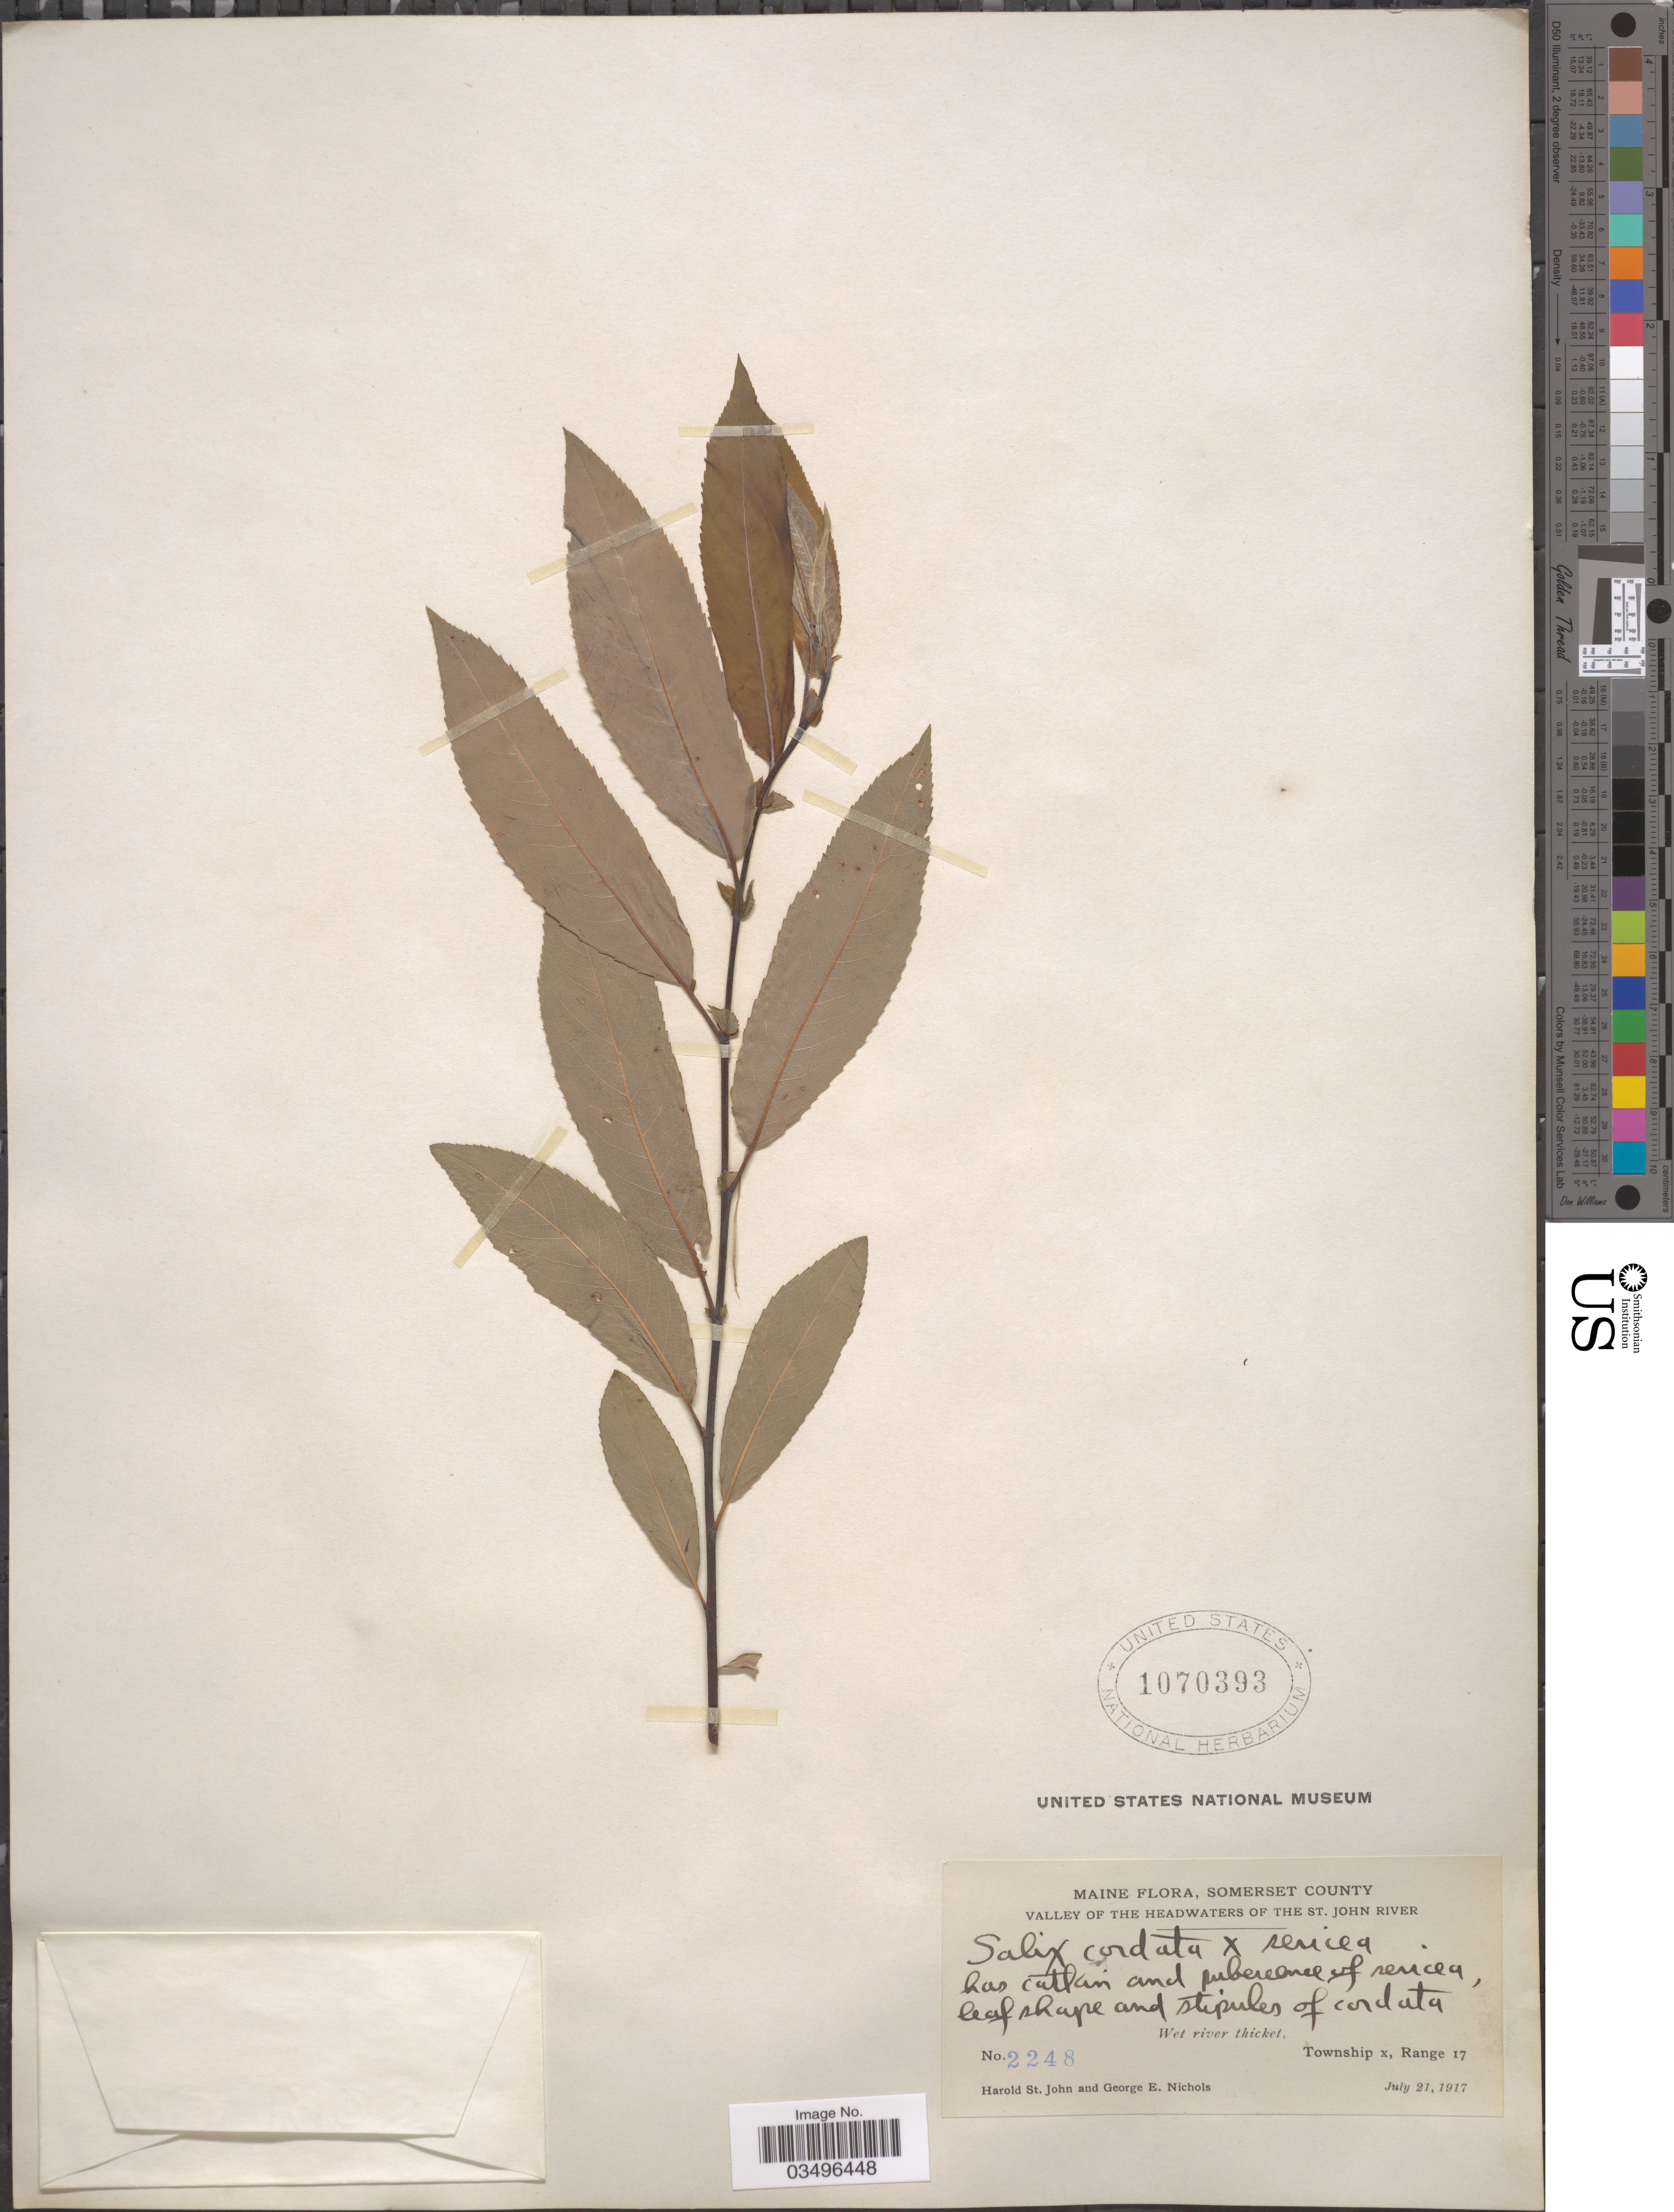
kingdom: Plantae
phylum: Tracheophyta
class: Magnoliopsida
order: Malpighiales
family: Salicaceae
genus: Salix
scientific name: Salix cordata x S. sericea Marshall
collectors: H. St. John & G. E. Nichols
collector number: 2248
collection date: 1917-07-21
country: United States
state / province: Maine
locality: Valley of the Headwaters of the St. John River. Wet river thicket, Township x, Rang 17.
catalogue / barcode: US 1070393